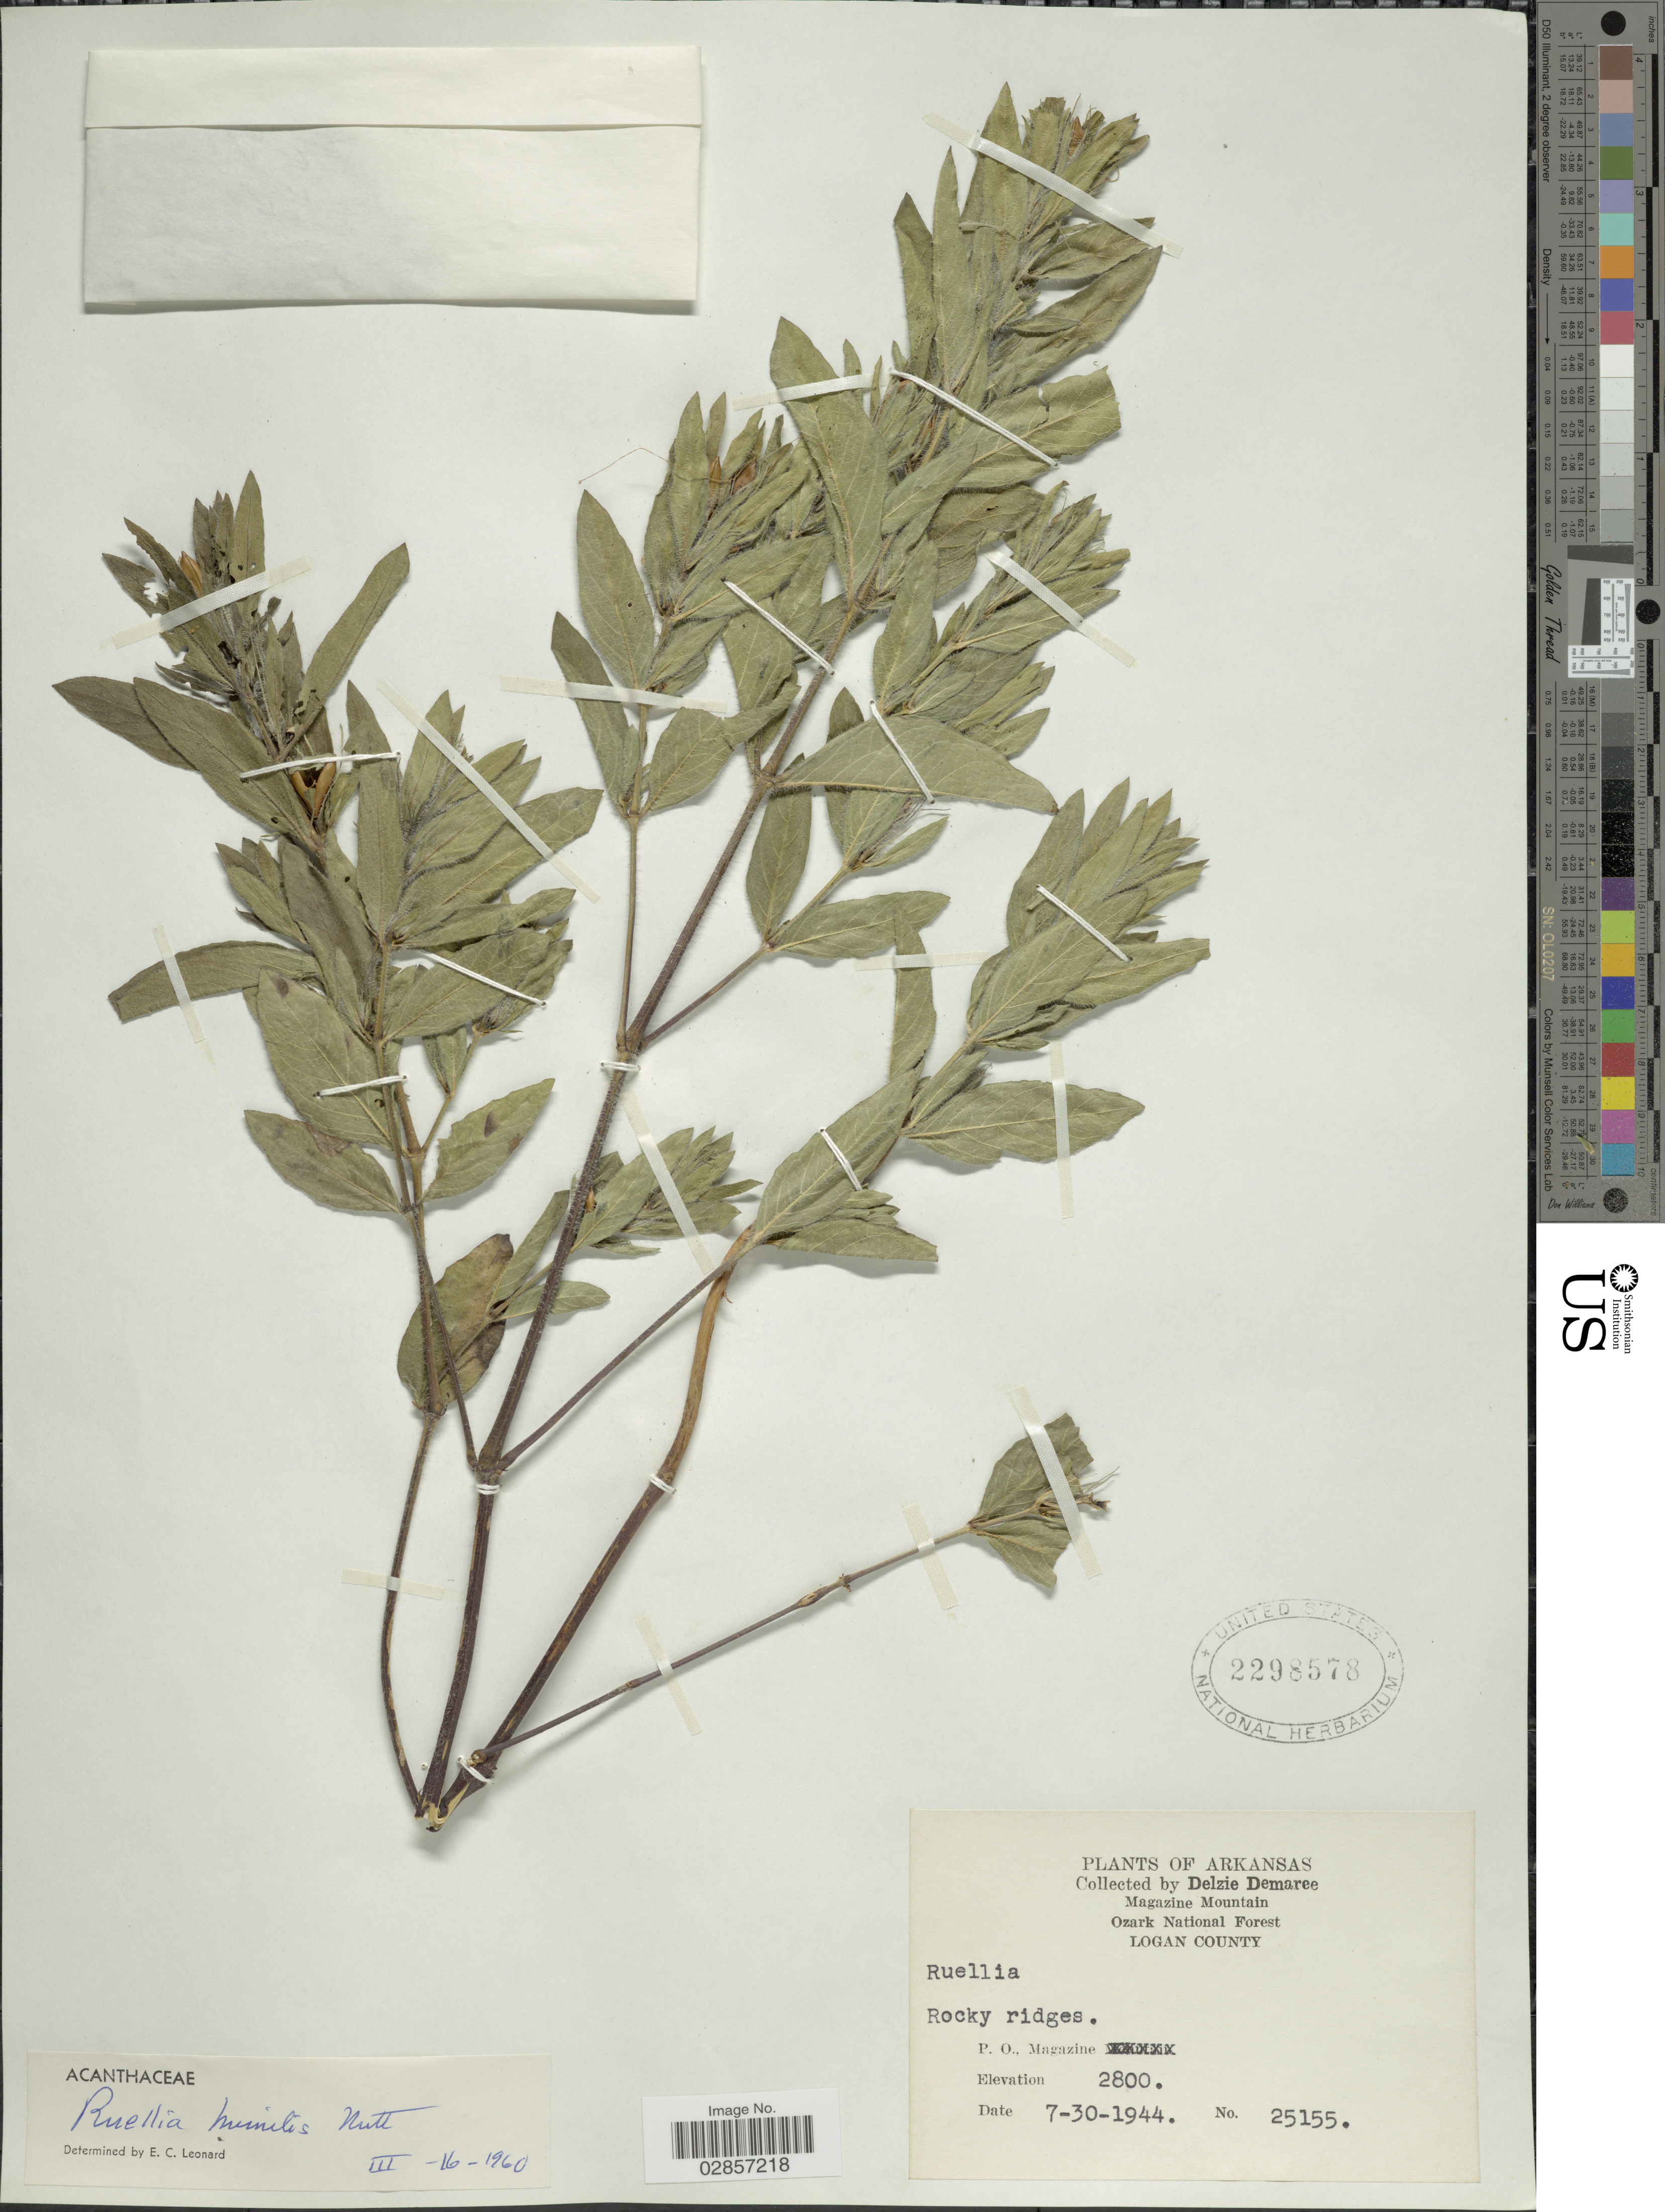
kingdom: Plantae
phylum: Tracheophyta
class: Magnoliopsida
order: Lamiales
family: Acanthaceae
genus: Ruellia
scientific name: Ruellia humilis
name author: Nutt.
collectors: D. Demaree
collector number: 25155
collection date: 1944-07-30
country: United States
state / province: Arkansas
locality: Magazine Mountain, Ozark National Forest, Logan County, P.O. Magazine.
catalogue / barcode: US 2298578